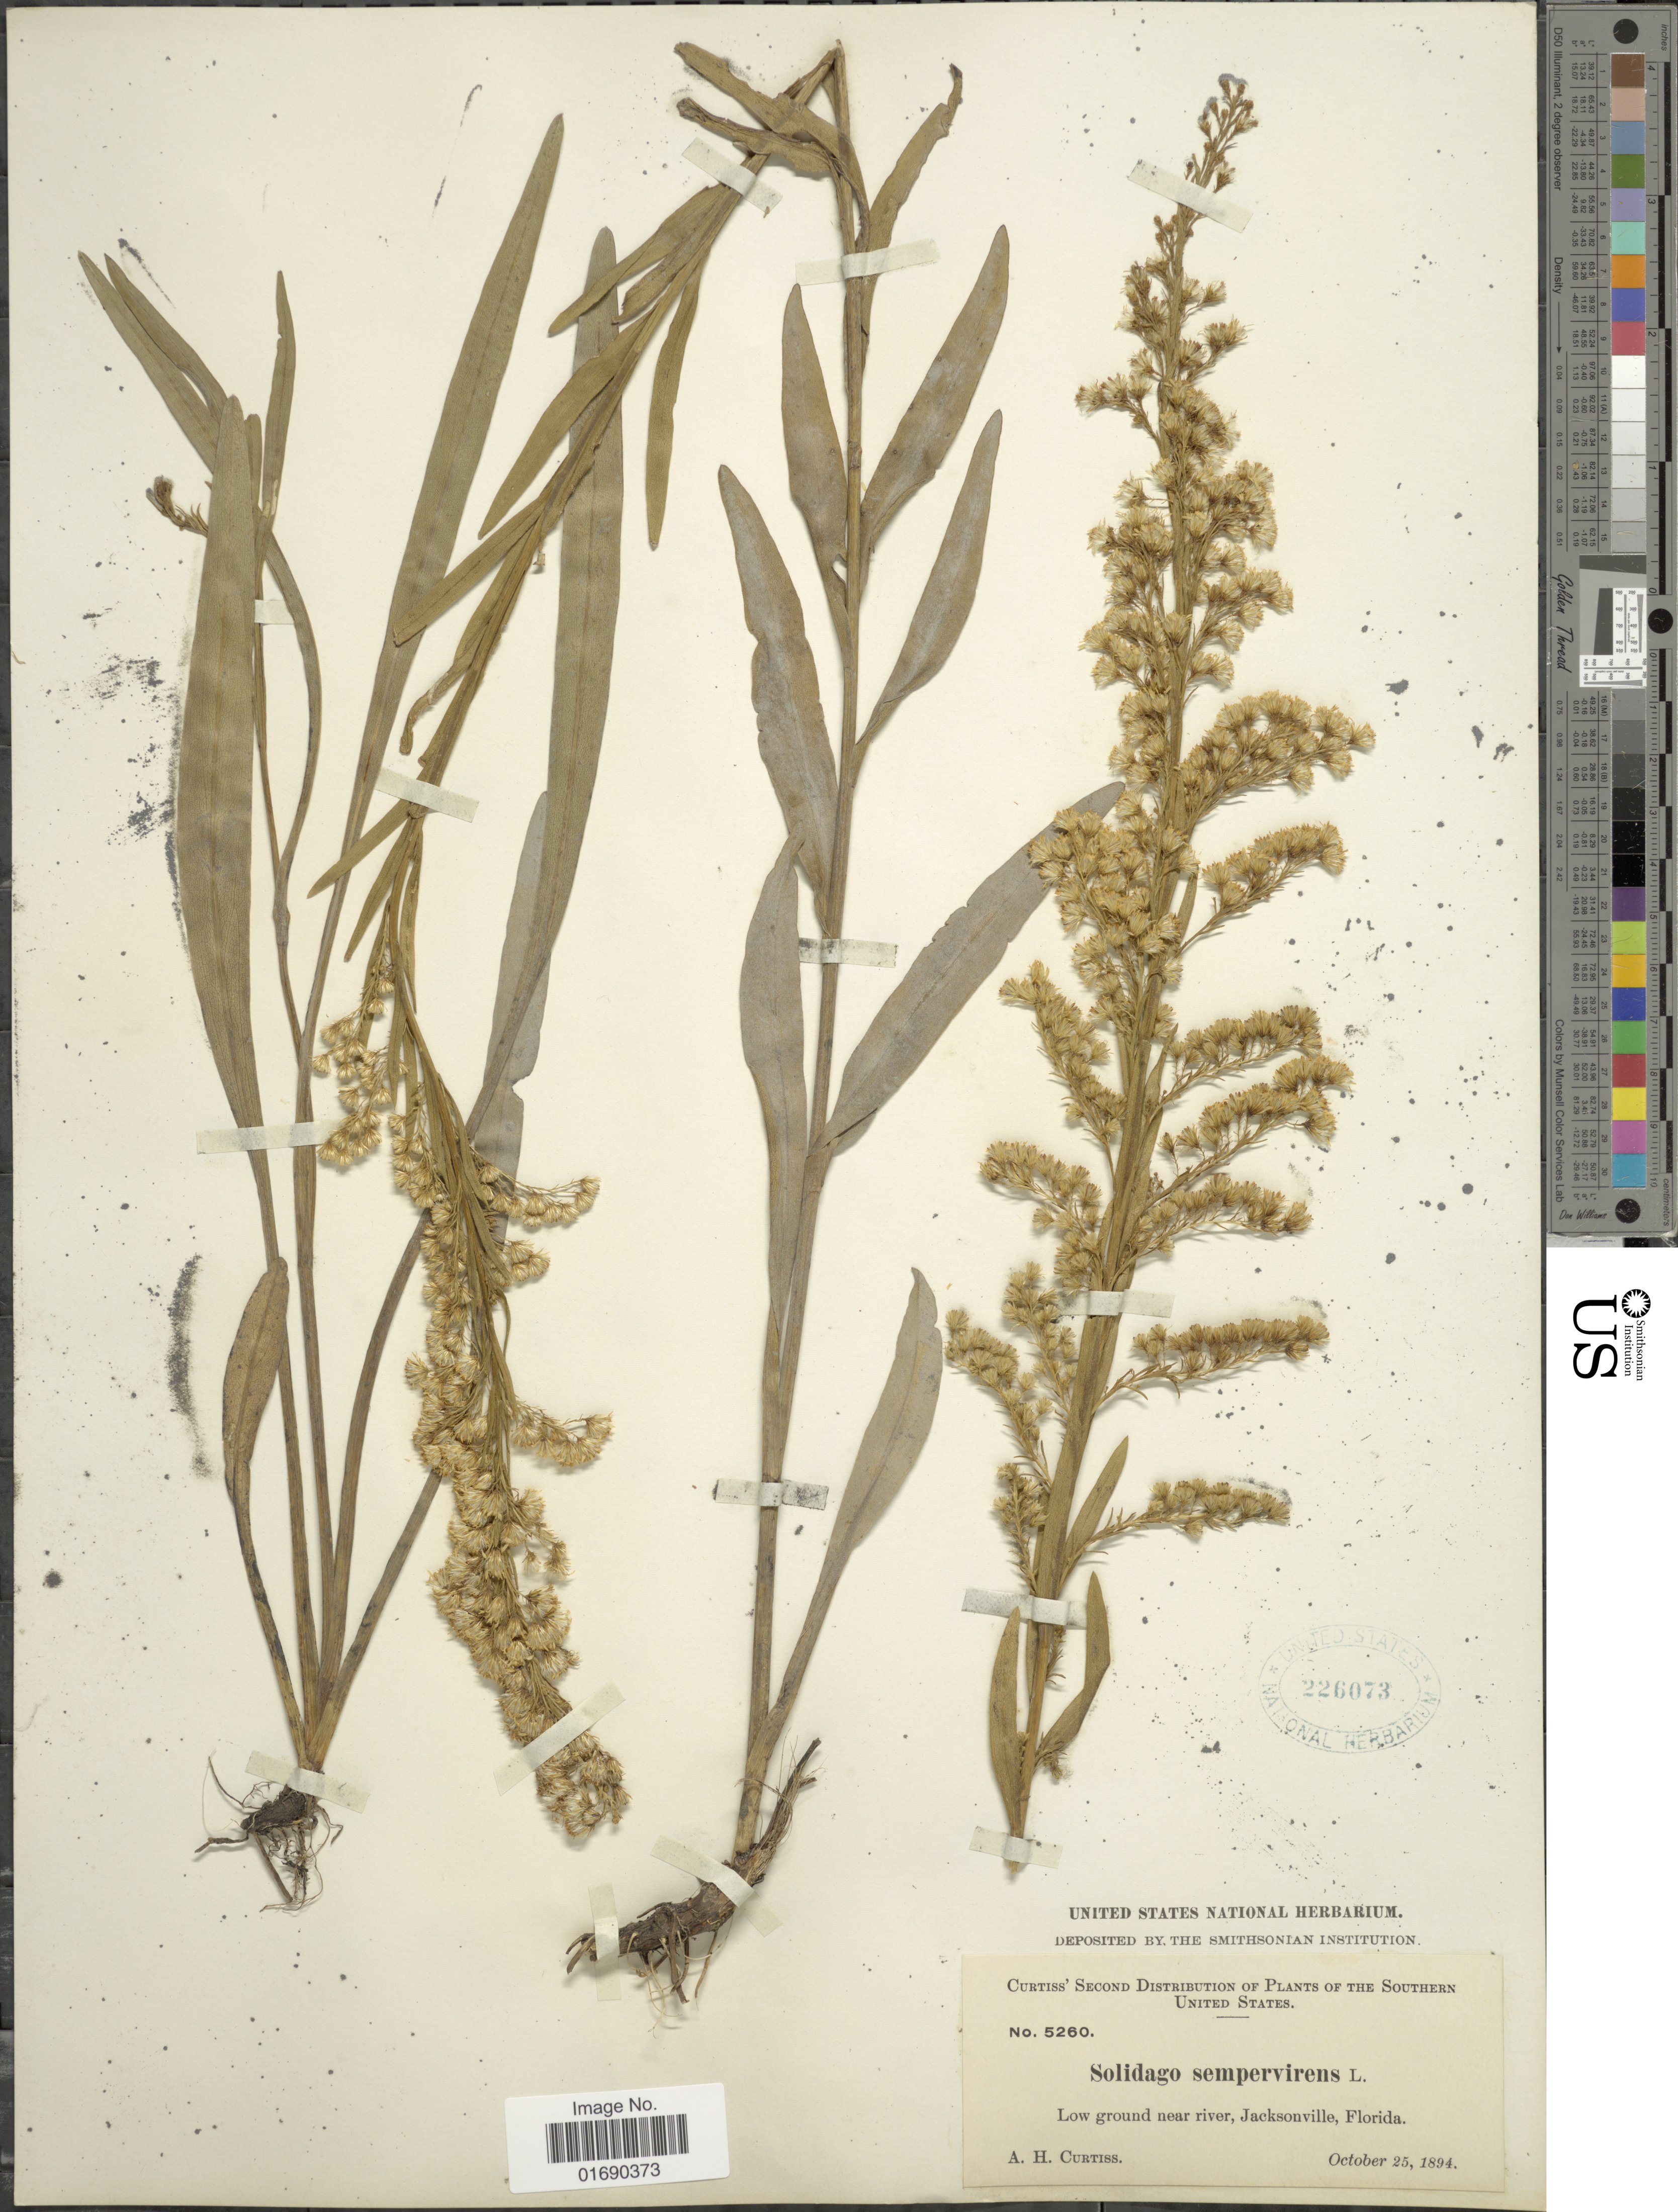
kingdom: Plantae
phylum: Tracheophyta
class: Magnoliopsida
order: Asterales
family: Asteraceae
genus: Solidago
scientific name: Solidago sempervirens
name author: L.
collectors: A. H. Curtiss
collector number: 5260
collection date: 1894-10-25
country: United States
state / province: Florida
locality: Southern United States, Low ground near river, Jacksonville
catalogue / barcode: US 226073